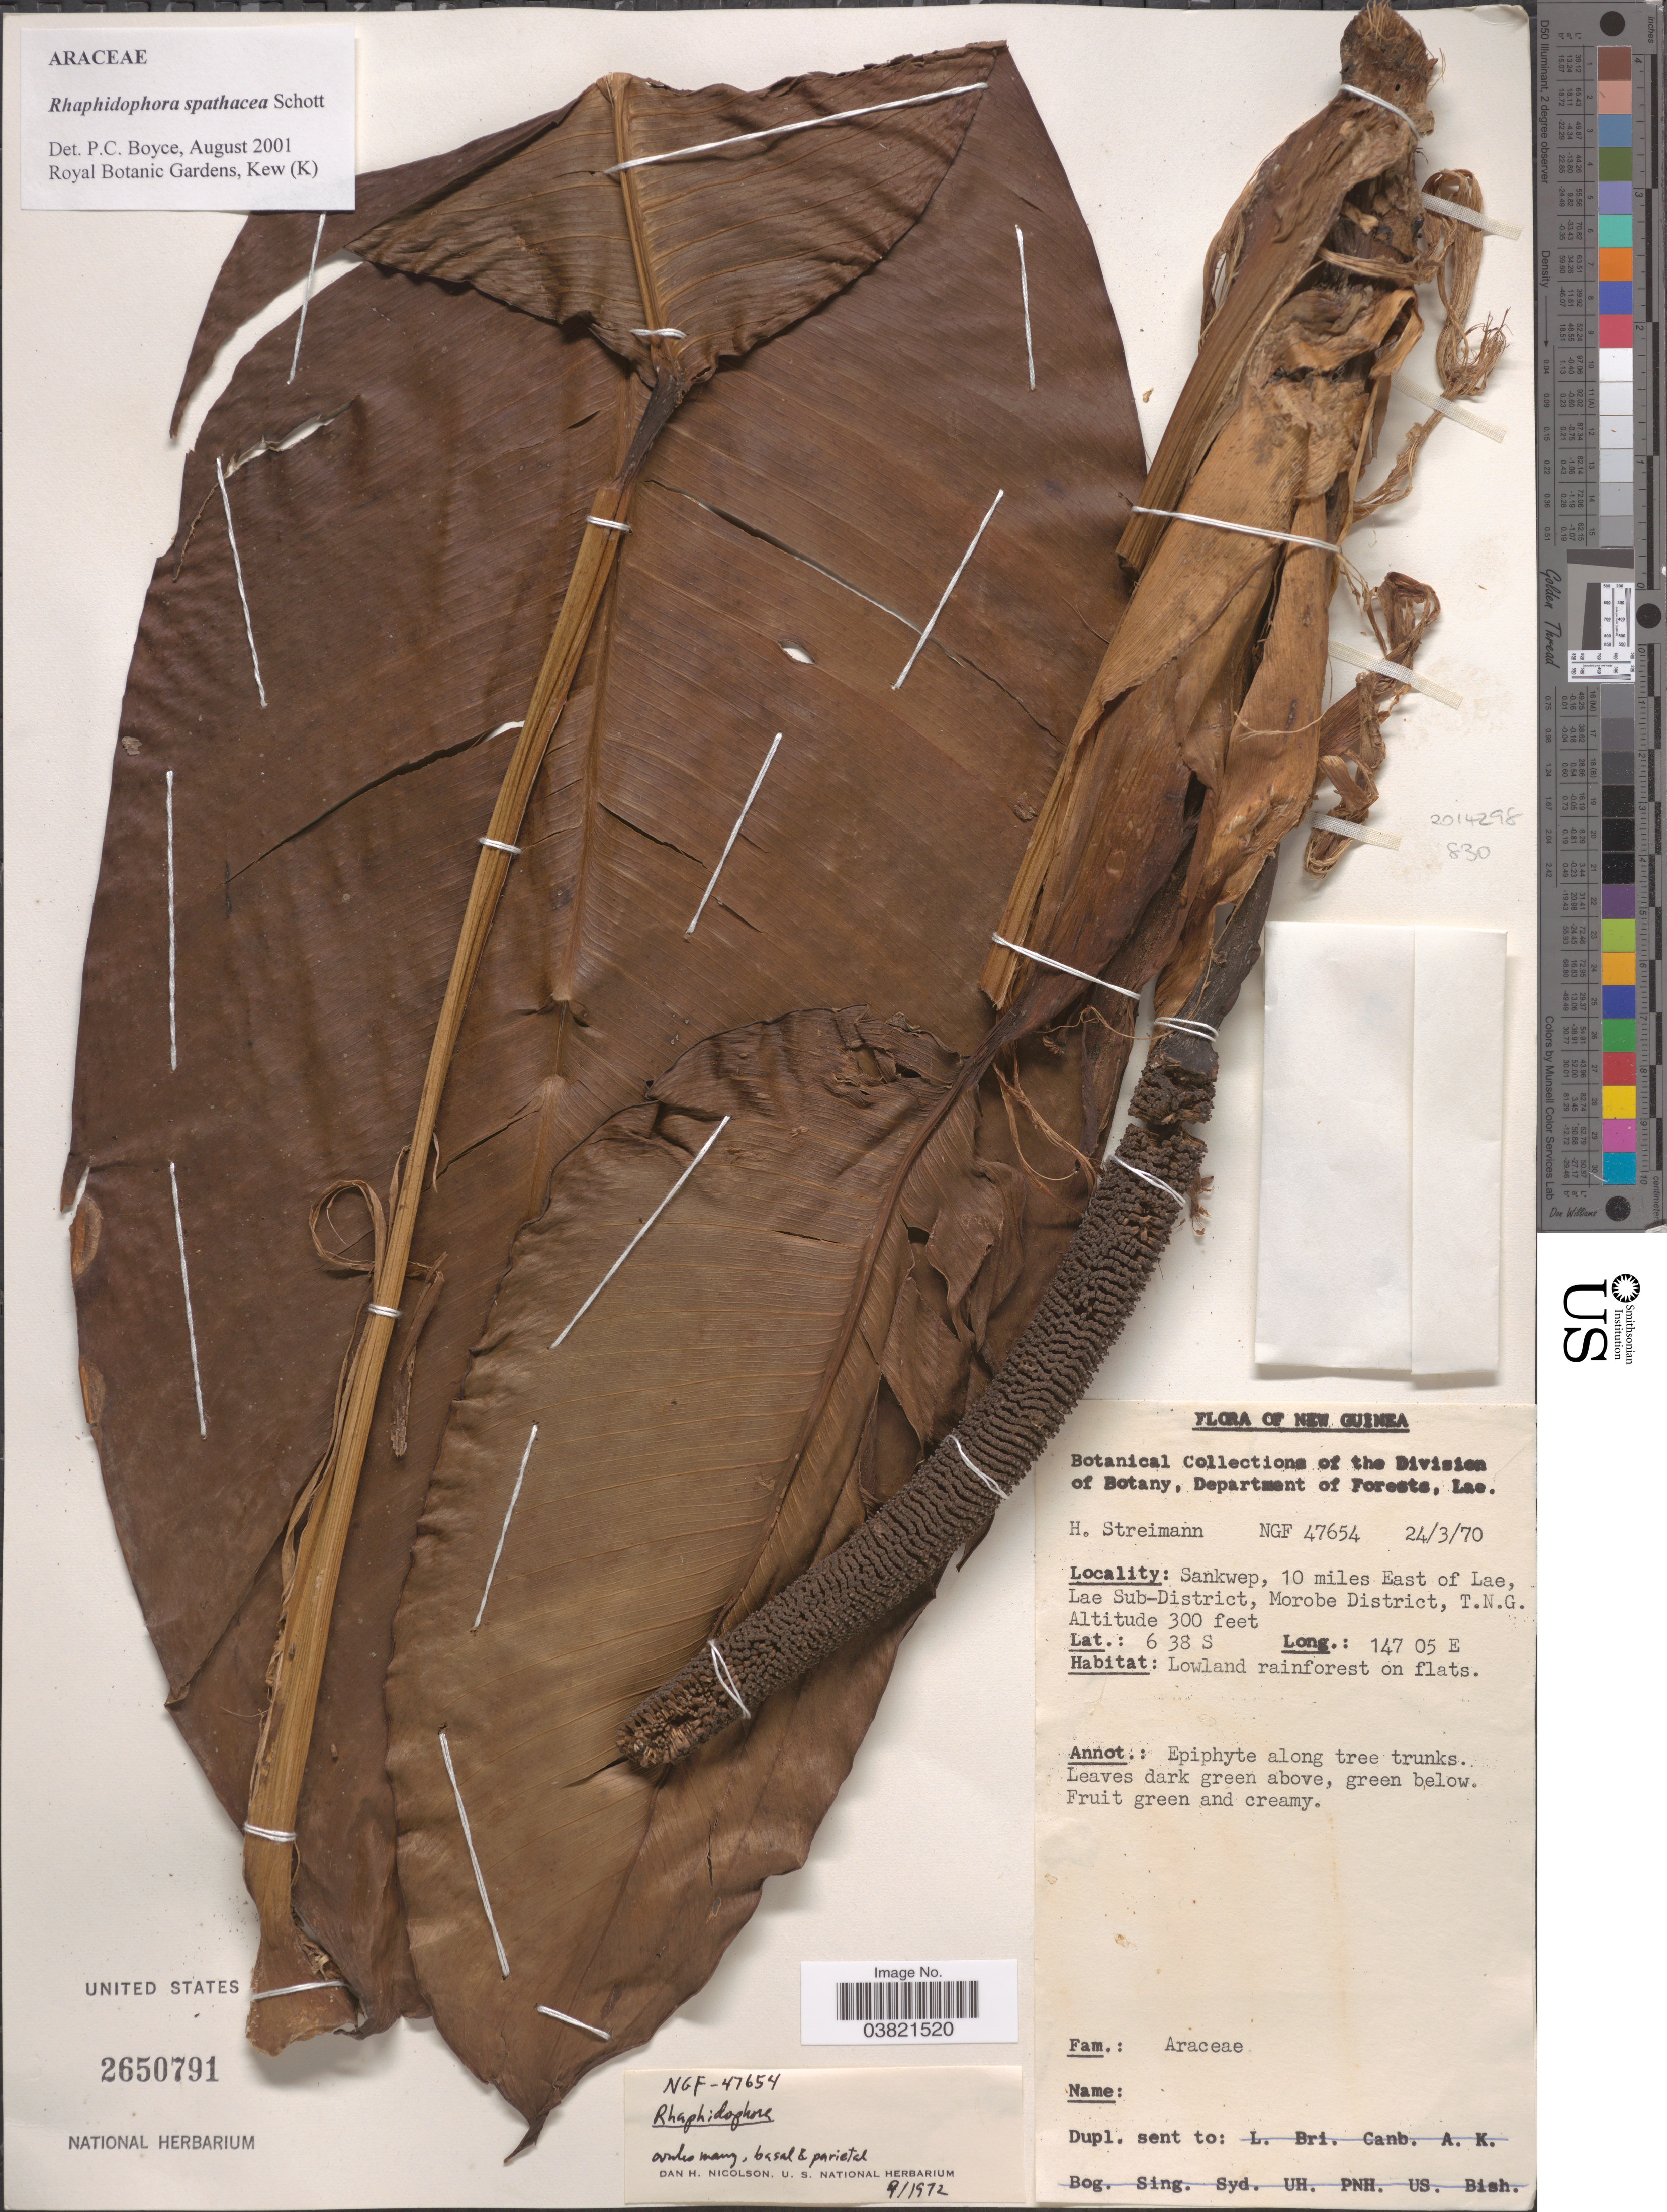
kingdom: Plantae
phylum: Tracheophyta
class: Liliopsida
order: Alismatales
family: Araceae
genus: Rhaphidophora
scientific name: Rhaphidophora spathacea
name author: Schott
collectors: H. Streimann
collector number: NGF 47654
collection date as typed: Transcribed d/m/y: 24/3/70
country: Papua New Guinea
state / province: Morobe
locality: New Guinea. Sankwep, 10 miles East of Lae, Lae Sub-District, Morobe District, T.N.G.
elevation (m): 91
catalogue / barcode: US 2650791